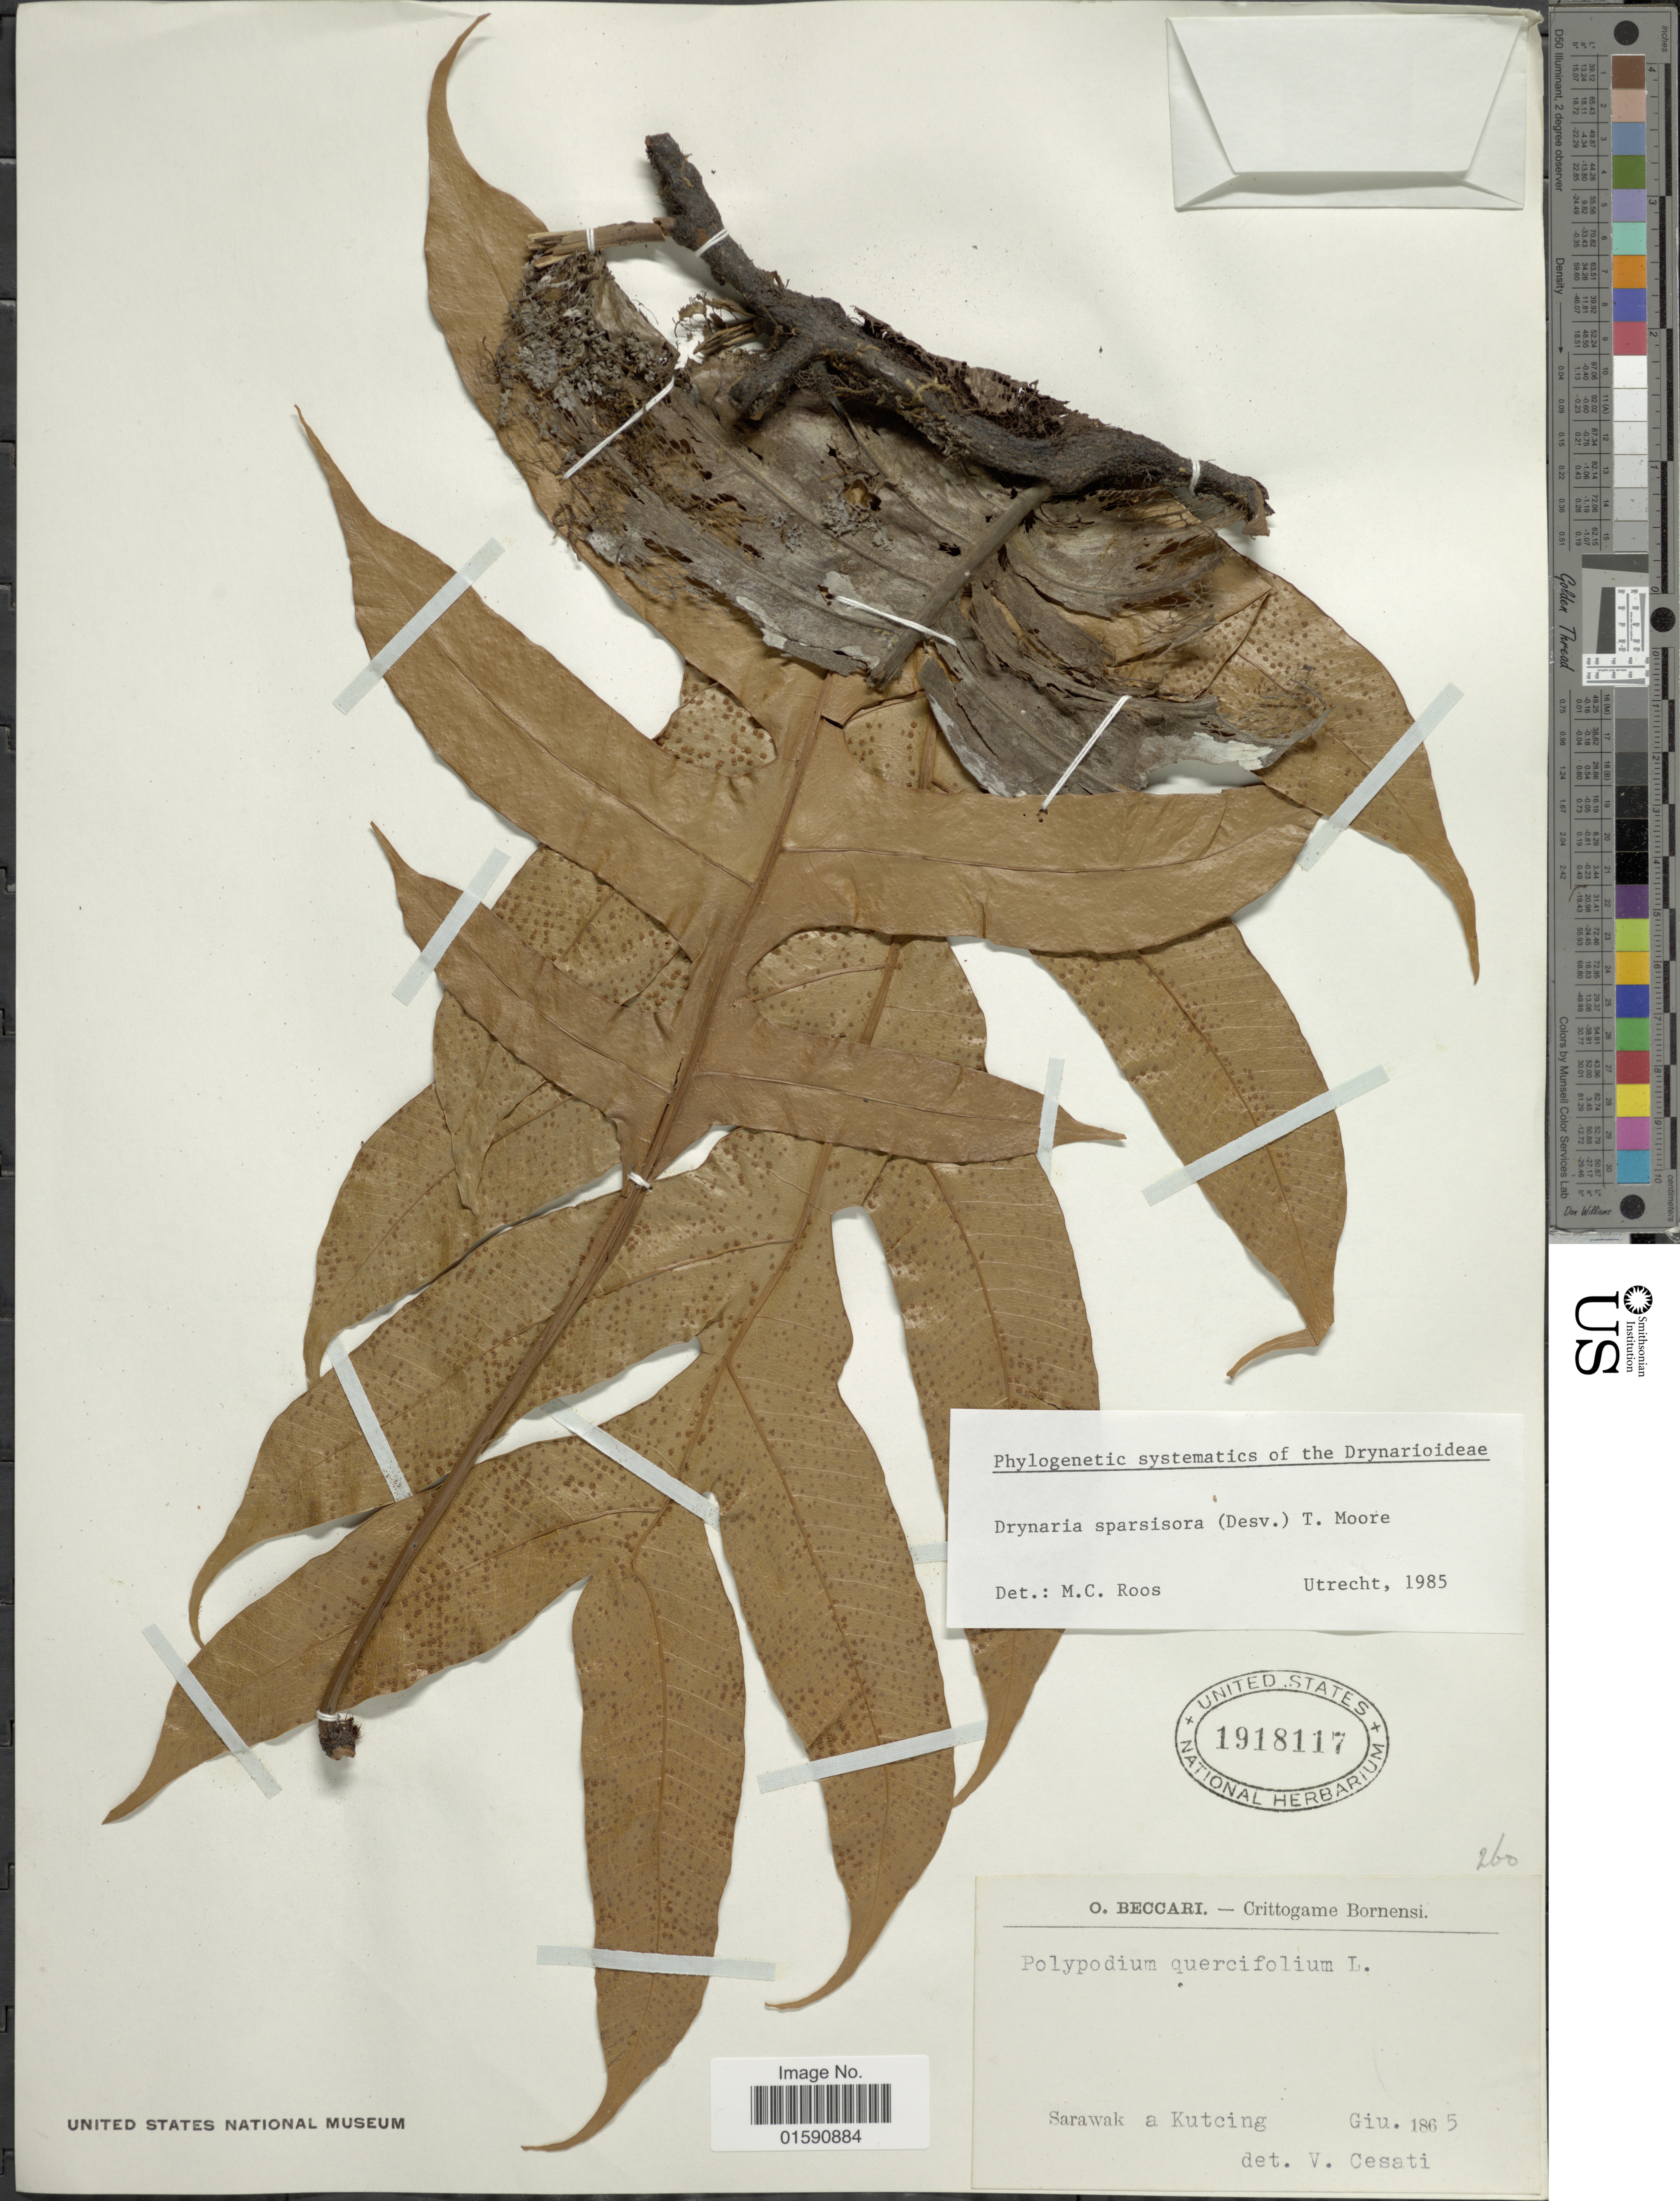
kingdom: Plantae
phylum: Tracheophyta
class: Polypodiopsida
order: Polypodiales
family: Polypodiaceae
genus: Drynaria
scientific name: Drynaria sparsisora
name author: (Desu.) T. Moore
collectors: O. Beccari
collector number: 260?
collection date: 1865-06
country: Malaysia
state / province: Sarawak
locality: Kutcing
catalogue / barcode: US 1918117